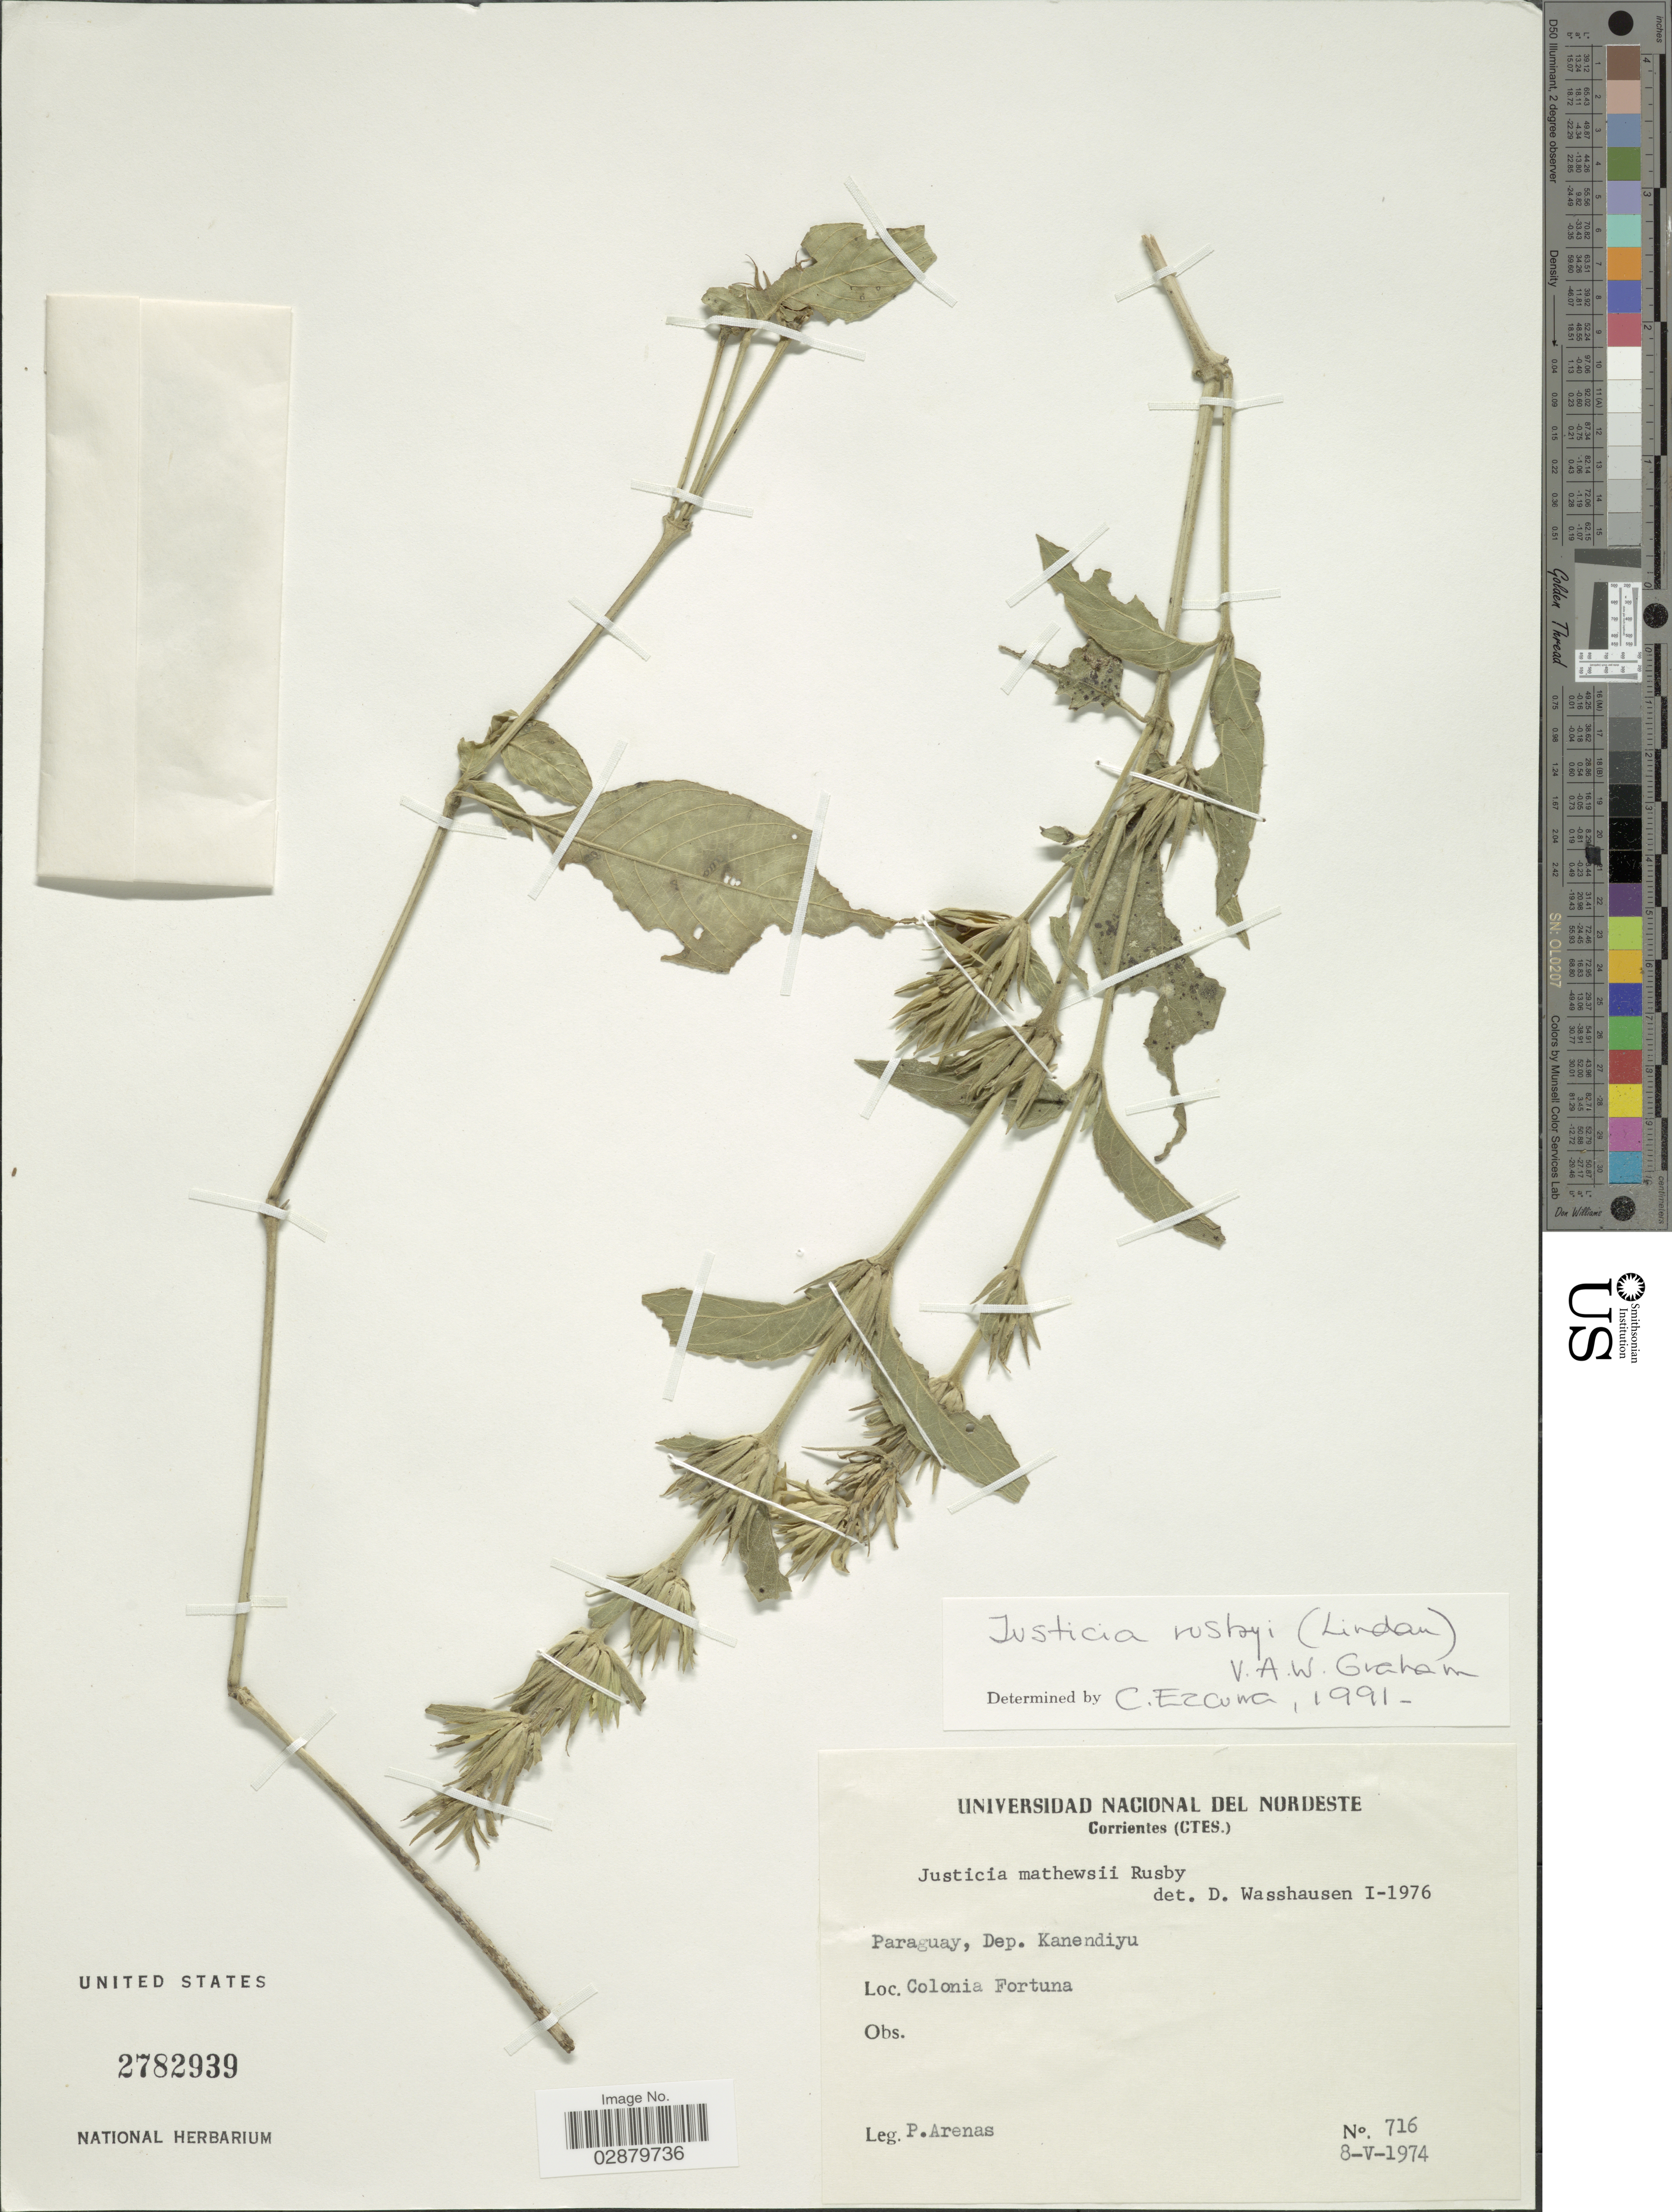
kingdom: Plantae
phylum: Tracheophyta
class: Magnoliopsida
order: Lamiales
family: Acanthaceae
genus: Justicia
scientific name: Justicia matthewsii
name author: (Lindau) Rusby ex Dyer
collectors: P. Arenas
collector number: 716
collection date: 1974-05-08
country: Paraguay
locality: Dep. Kanendiyu. Colonia Fortuna.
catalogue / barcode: US 2782939